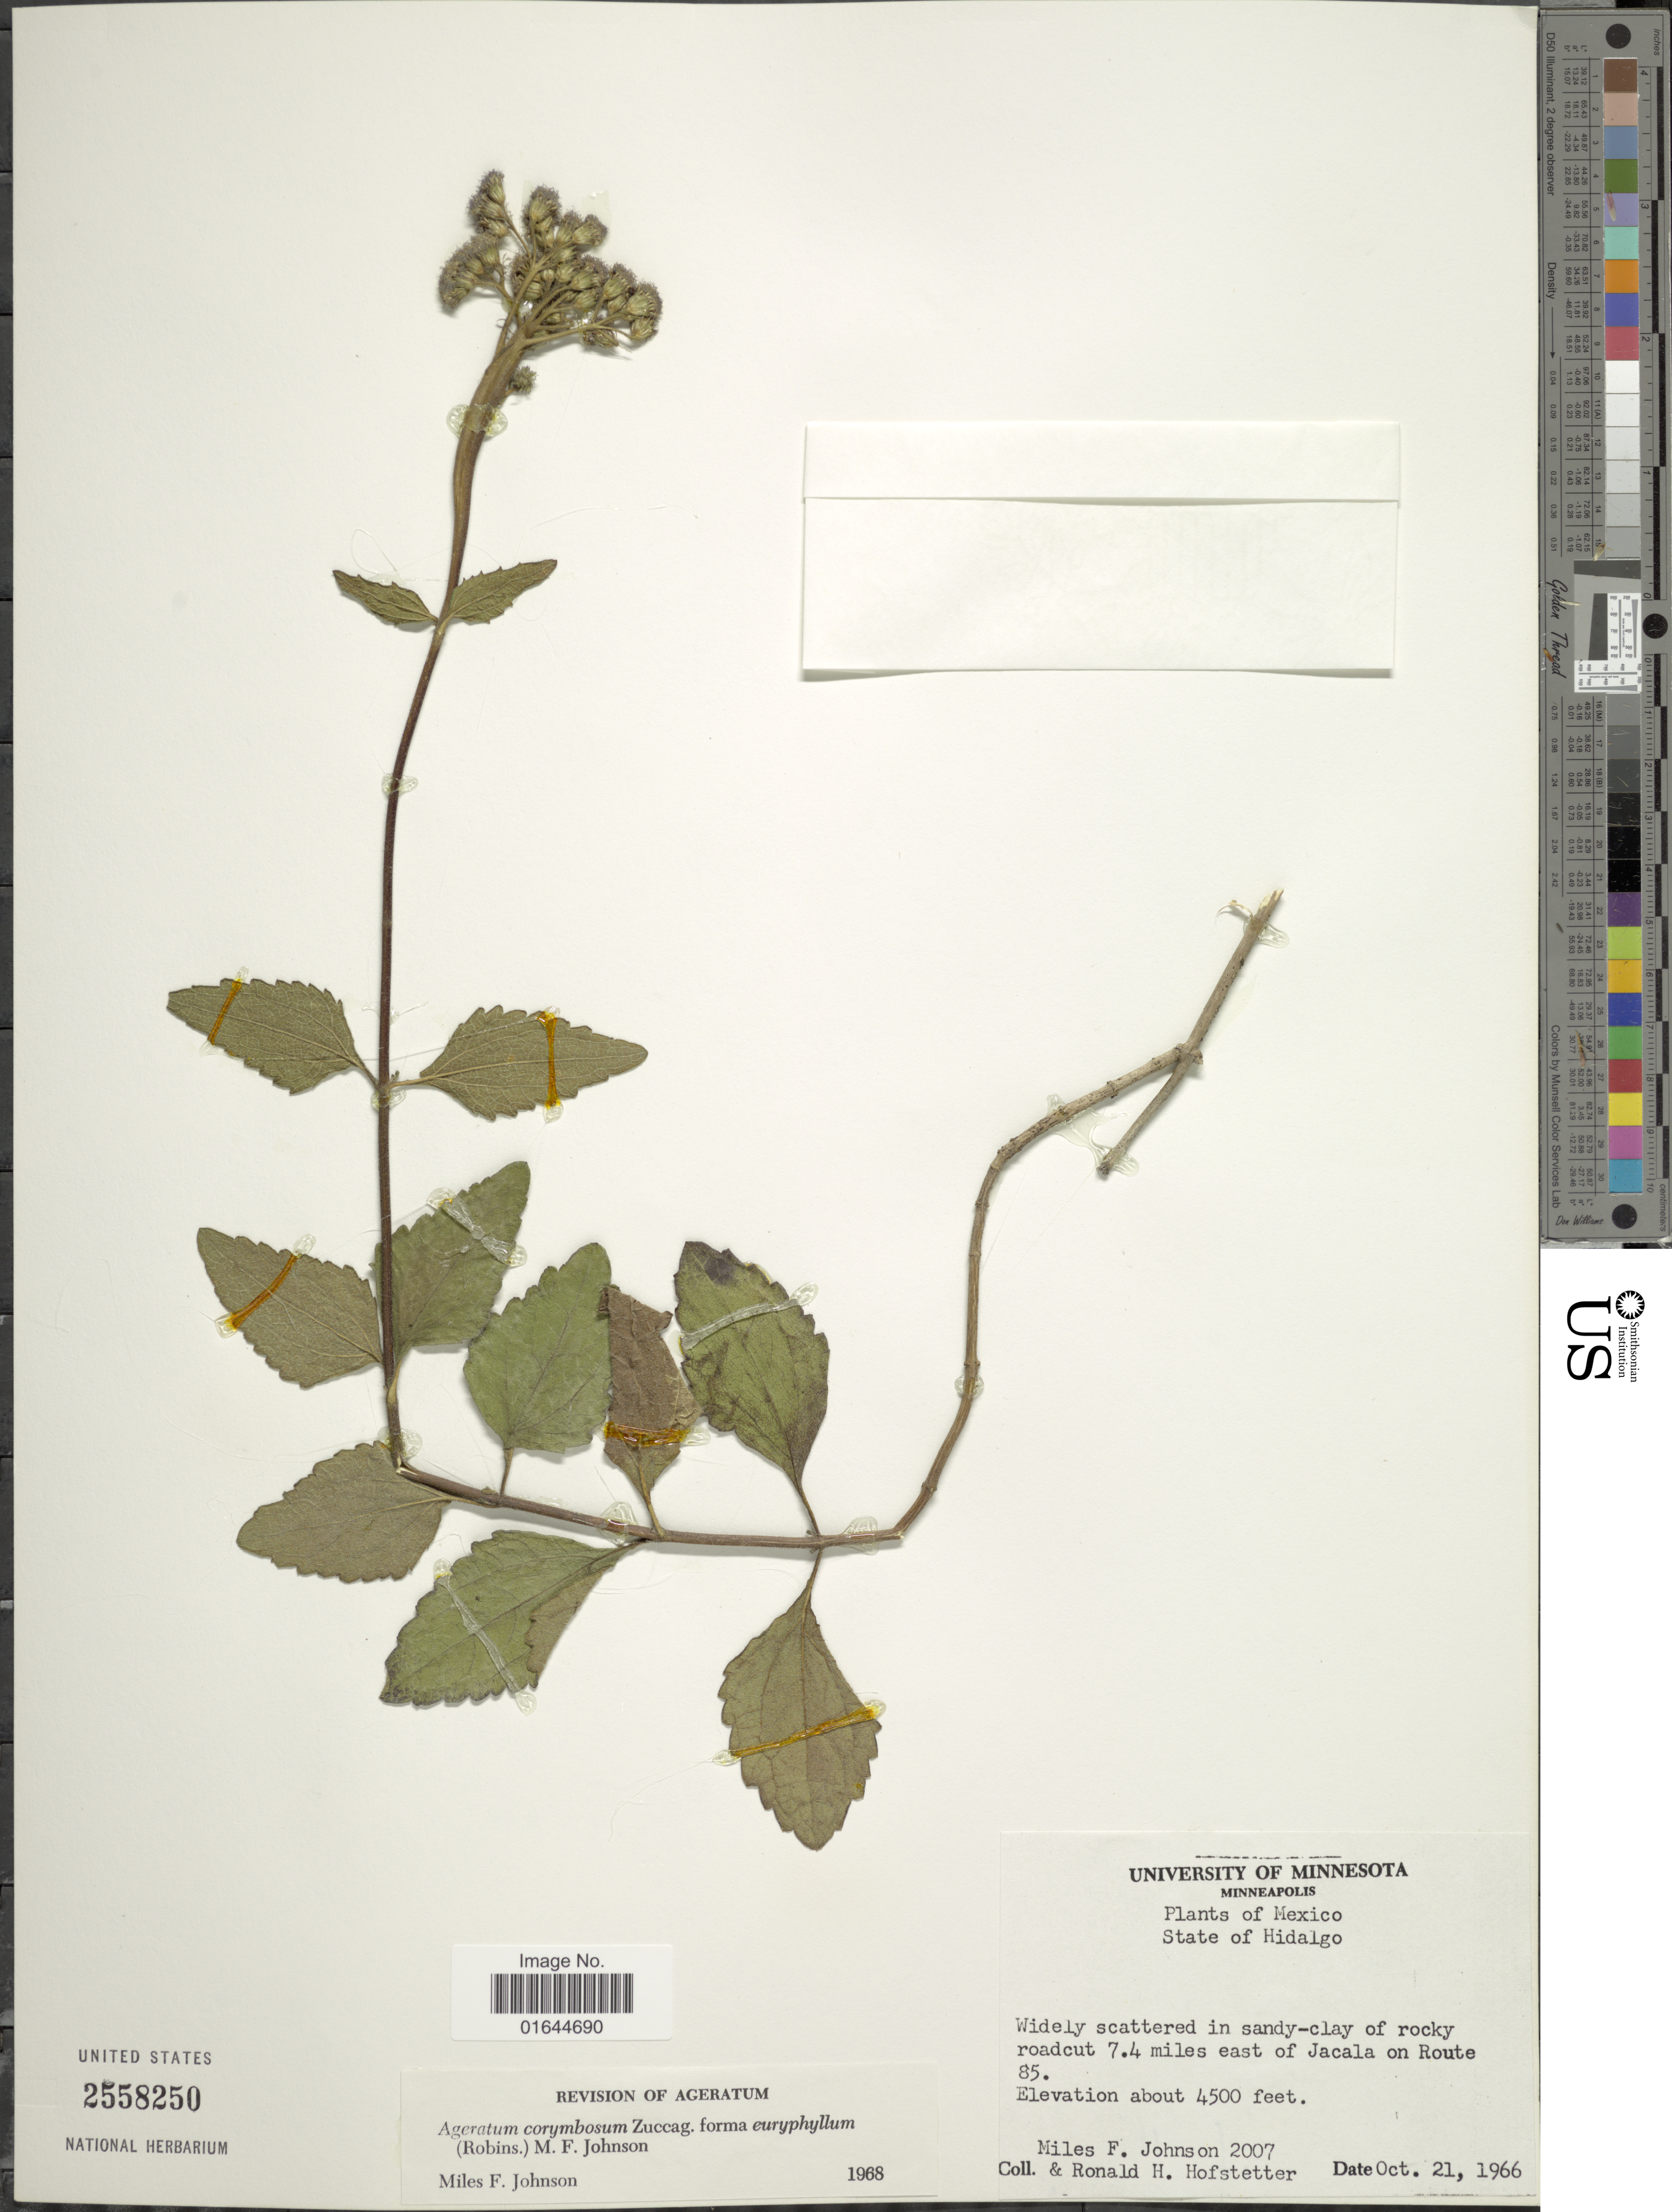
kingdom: Plantae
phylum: Tracheophyta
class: Magnoliopsida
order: Asterales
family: Asteraceae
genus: Ageratum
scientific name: Ageratum corymbosum f. euryphyllum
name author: (B.L. Rob.) M.F. Johnson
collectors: M. F. Johnson & R. Hofstetter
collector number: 2007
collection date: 1966-10-21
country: Mexico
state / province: Hidalgo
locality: Mexico, State of Hidalgo, 7.4 miles east of Jacala on Route 85.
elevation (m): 1372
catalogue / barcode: US 2558250